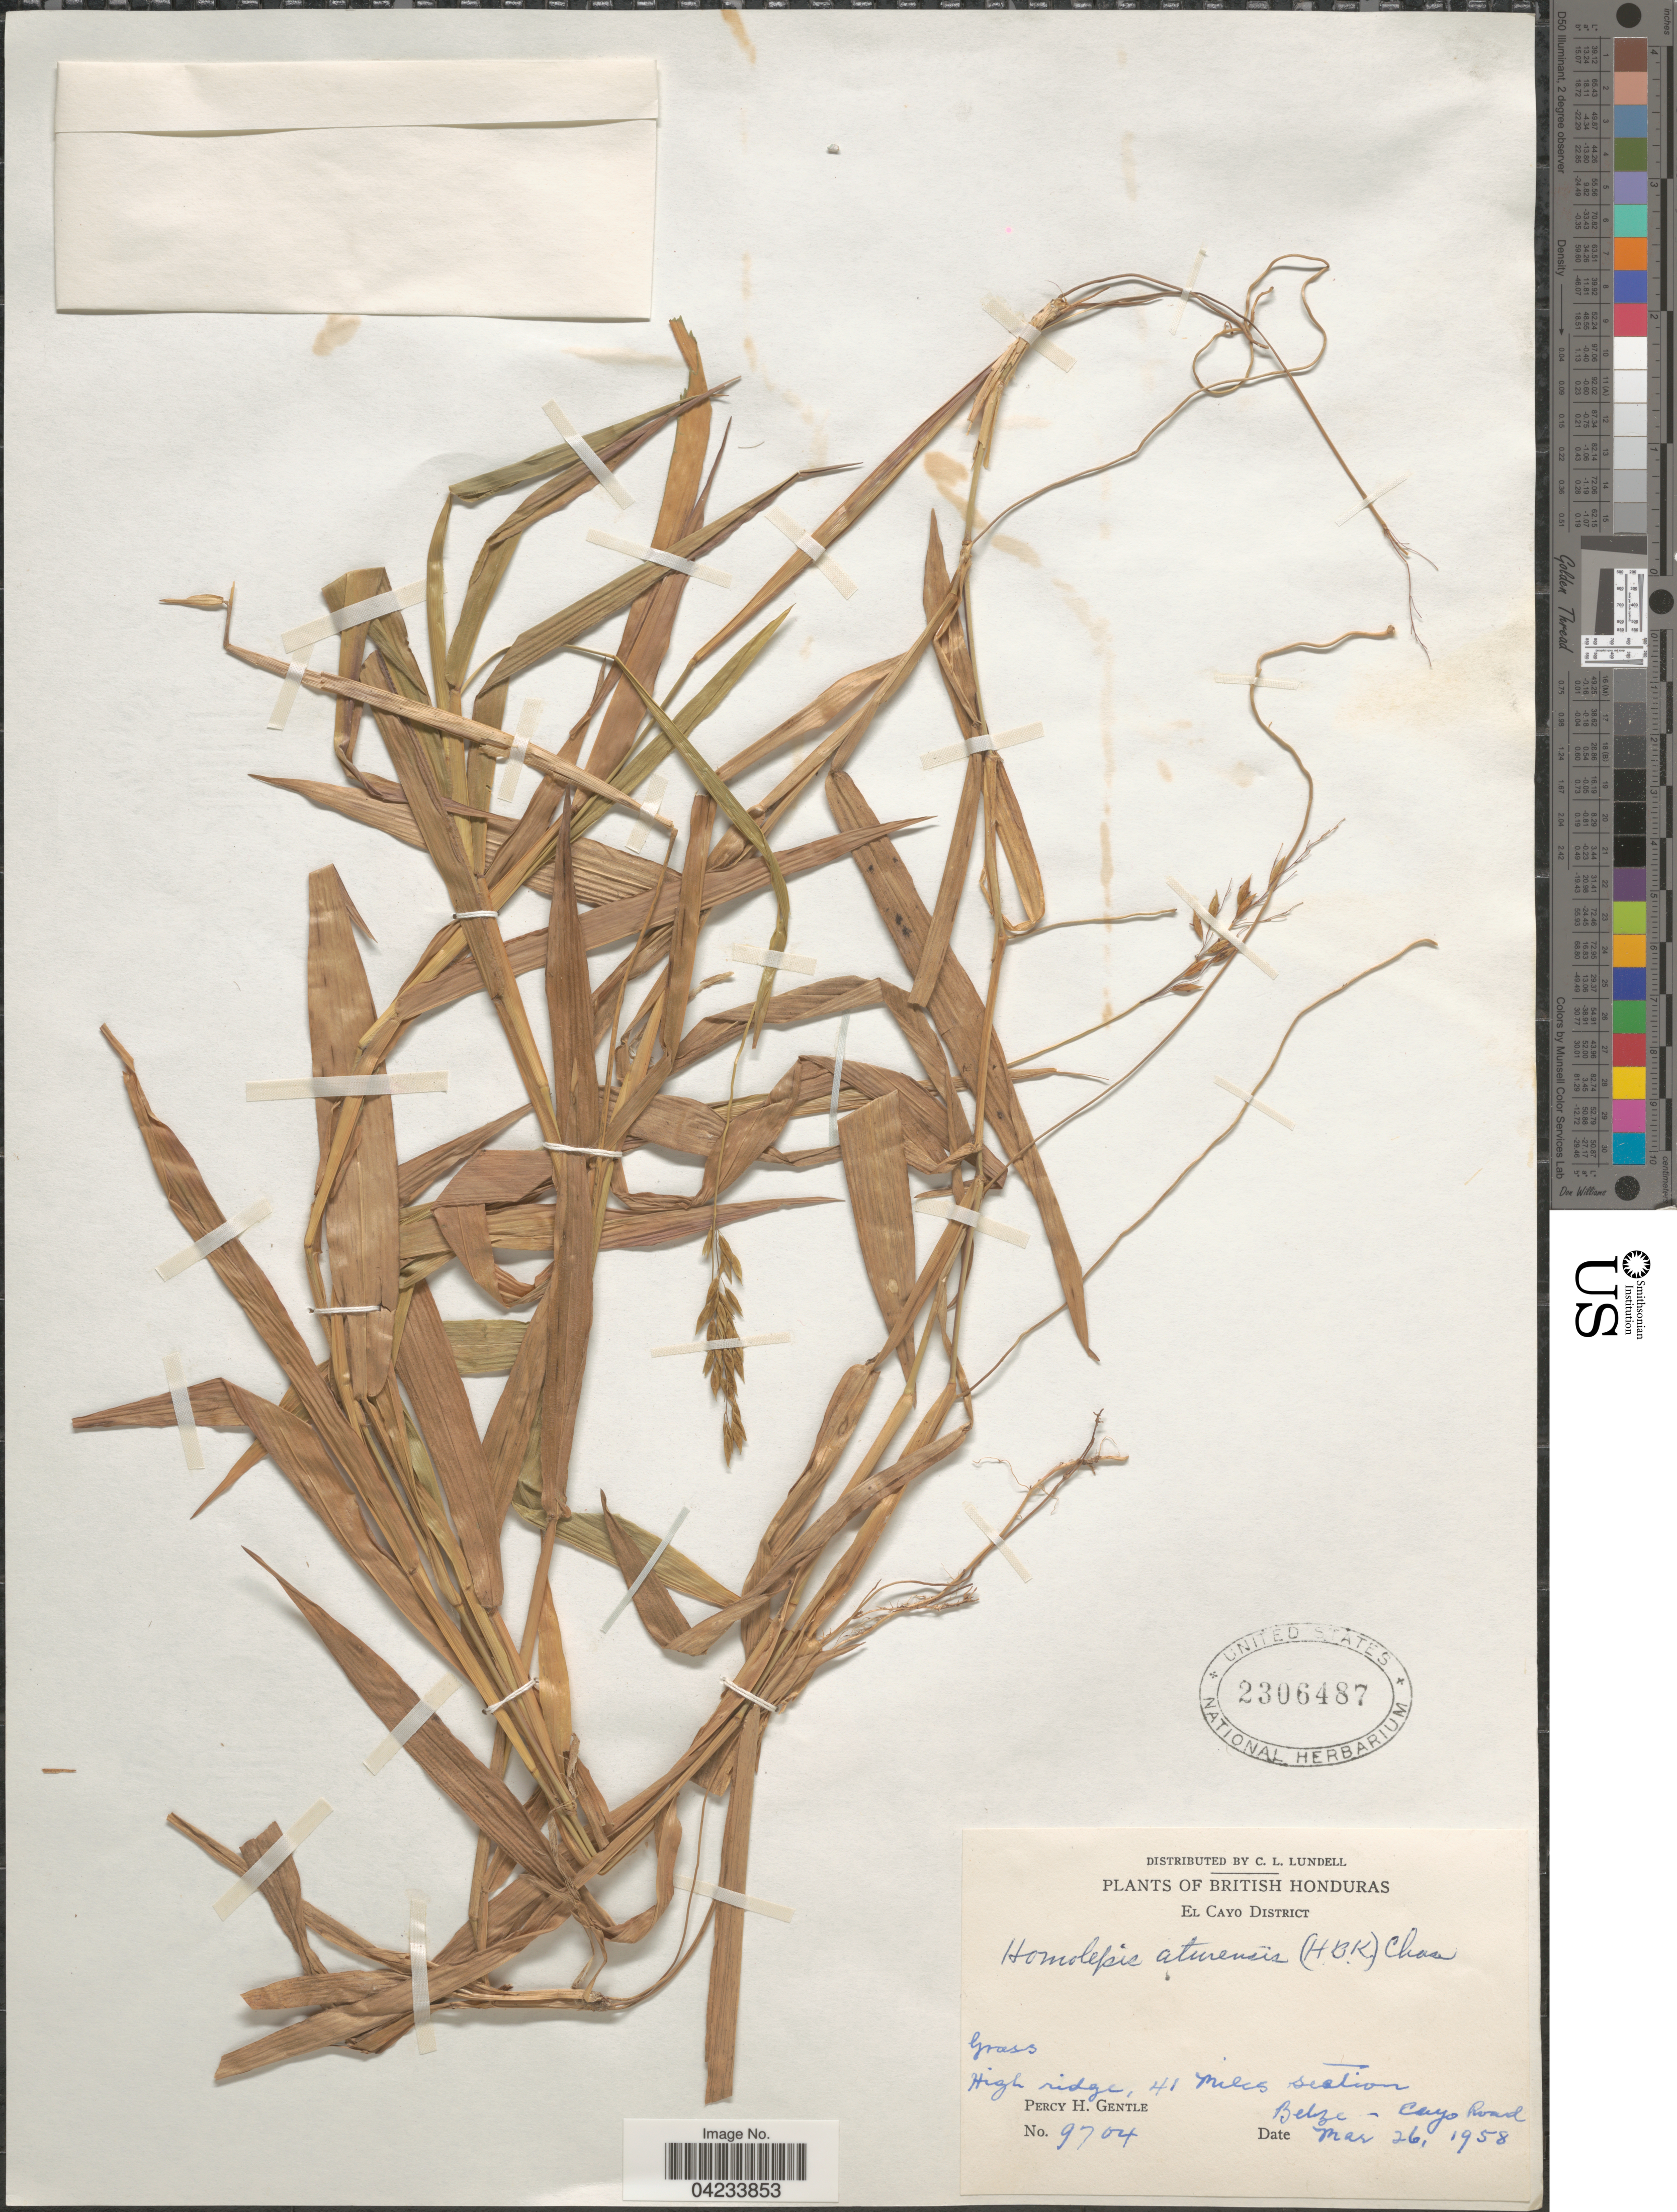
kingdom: Plantae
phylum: Tracheophyta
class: Liliopsida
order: Poales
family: Poaceae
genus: Homolepis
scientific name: Homolepis aturensis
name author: (Kunth) Chase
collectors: P. H. Gentle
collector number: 9704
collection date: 1958-03-26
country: Belize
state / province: Cayo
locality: British Honduras. El Cayo District. High ridge, 41 miles section. Belize - Cayo Road.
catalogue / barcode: US 2306487